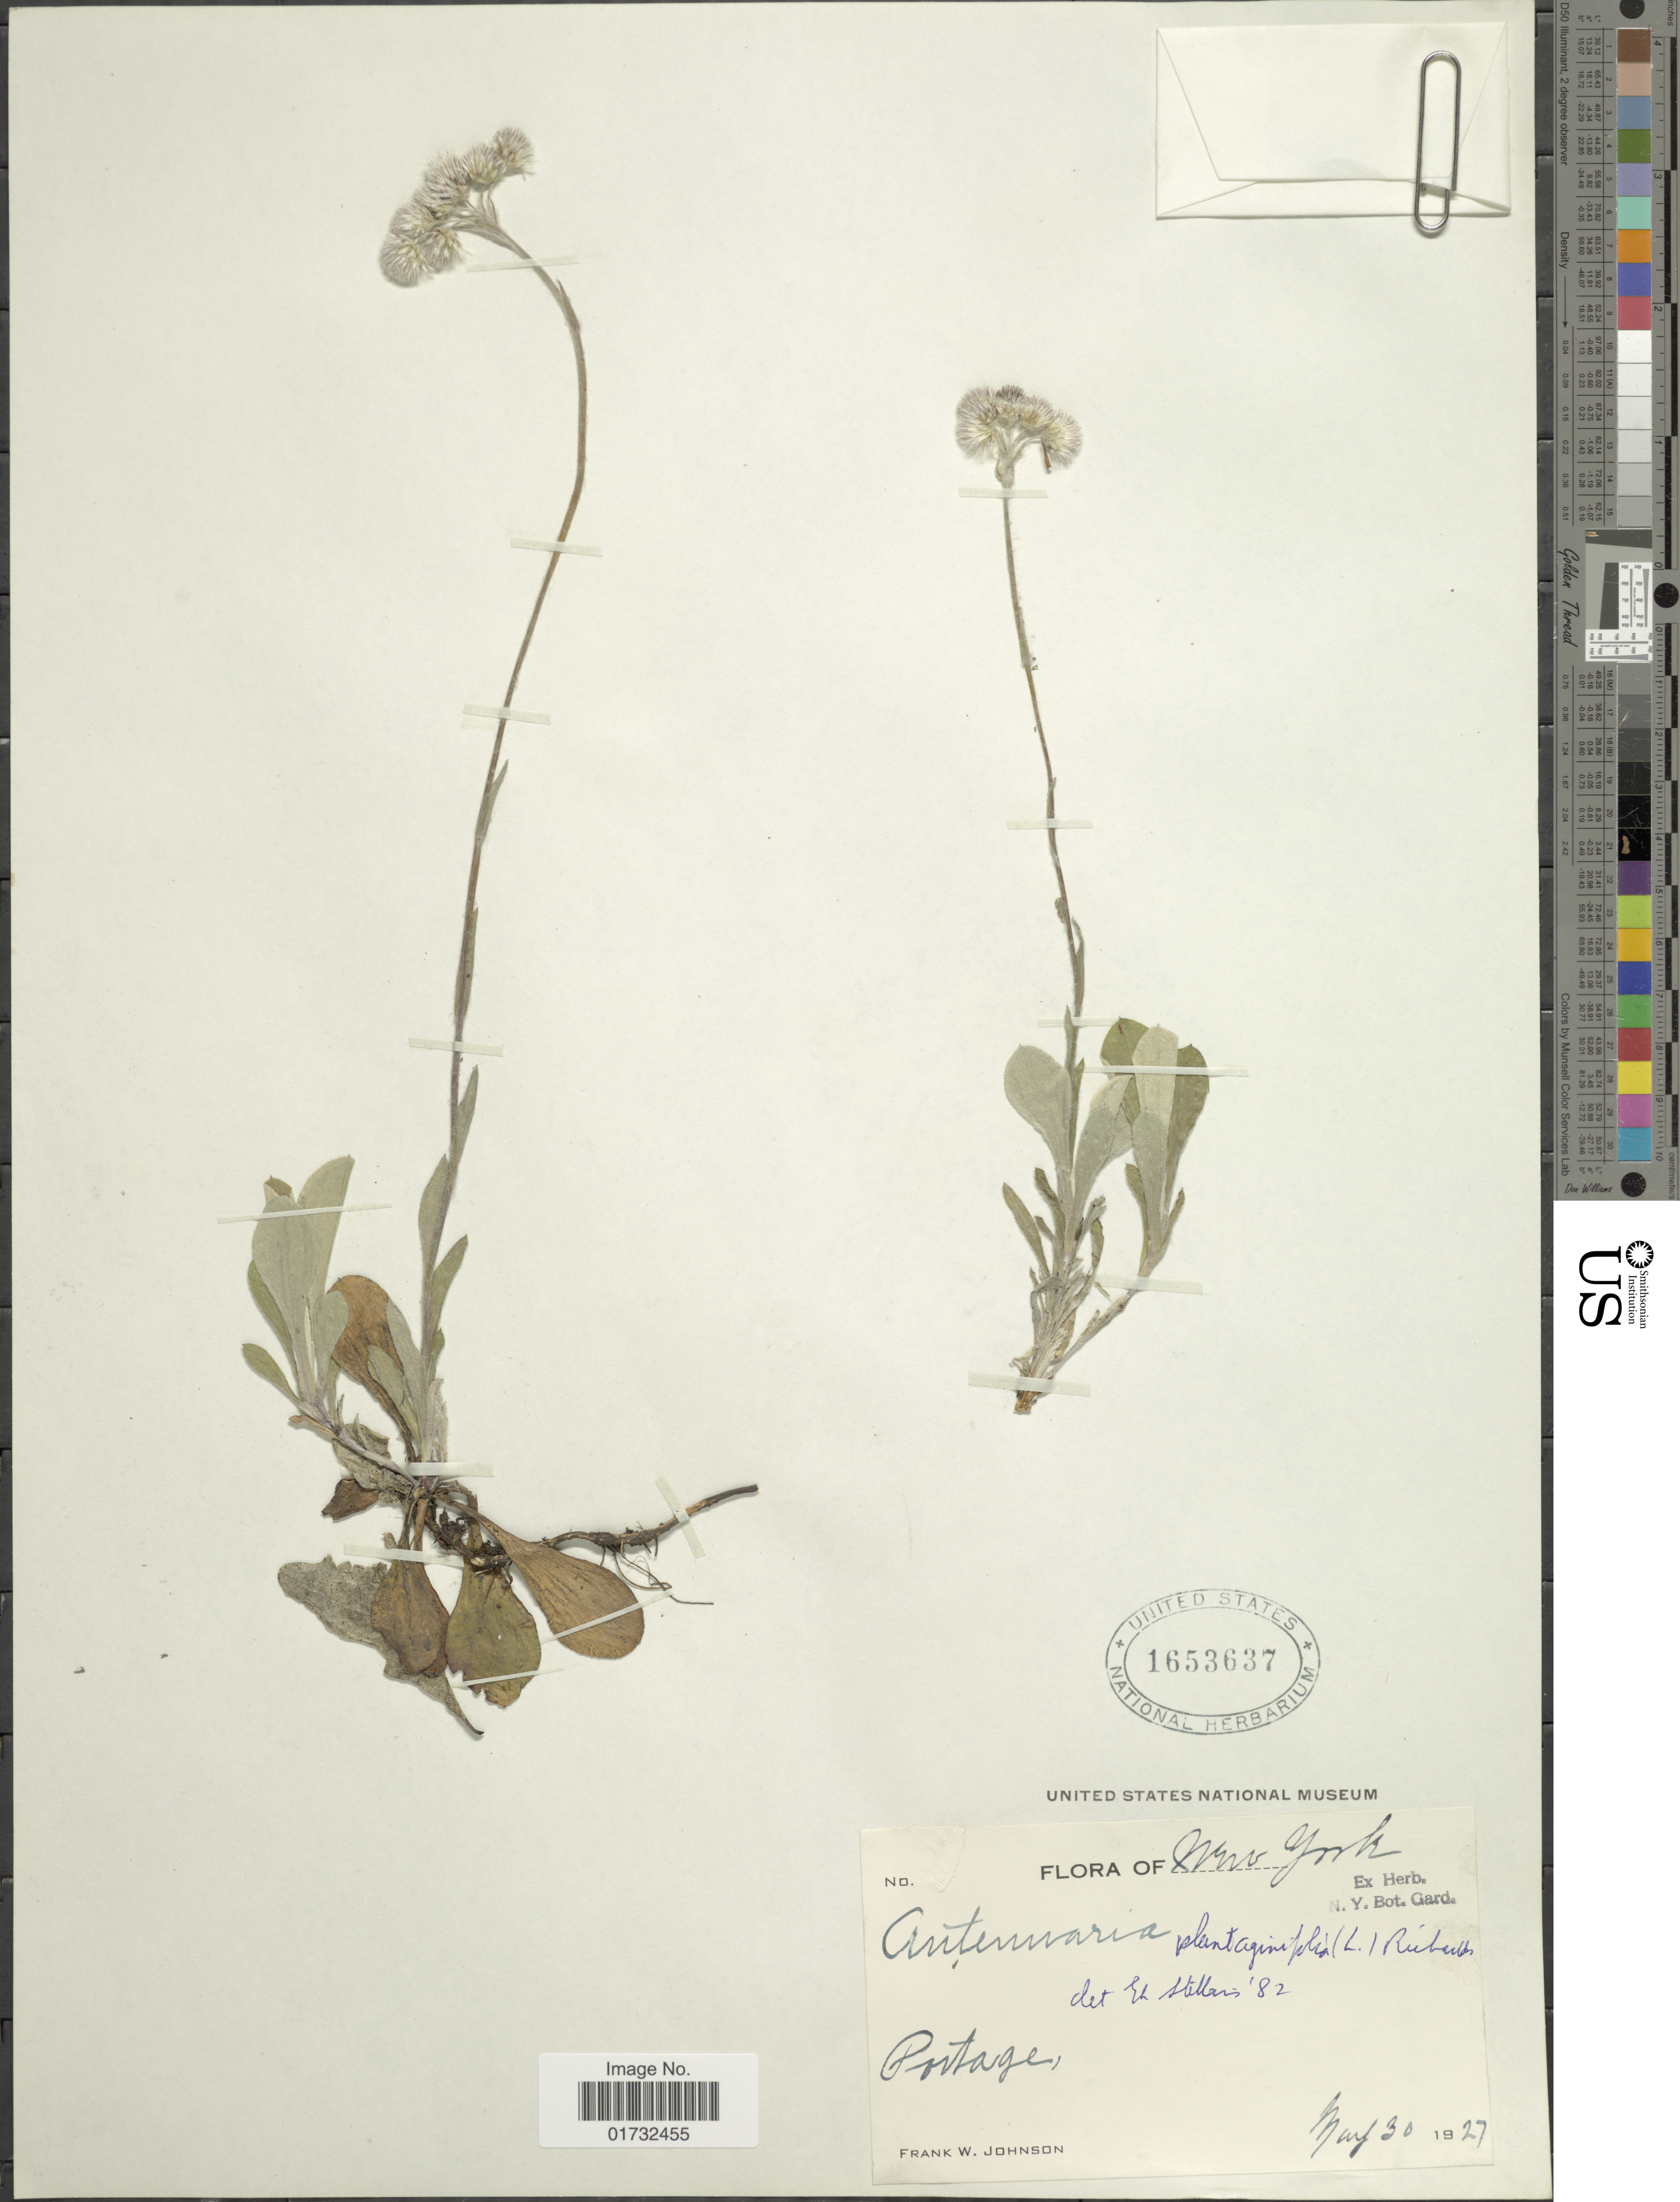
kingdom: Plantae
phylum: Tracheophyta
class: Magnoliopsida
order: Asterales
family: Asteraceae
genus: Antennaria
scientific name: Antennaria plantaginifolia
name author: (L.) Richardson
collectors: F. W. Johnson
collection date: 1927-05-30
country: United States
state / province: New York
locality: Portage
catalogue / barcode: US 1653637